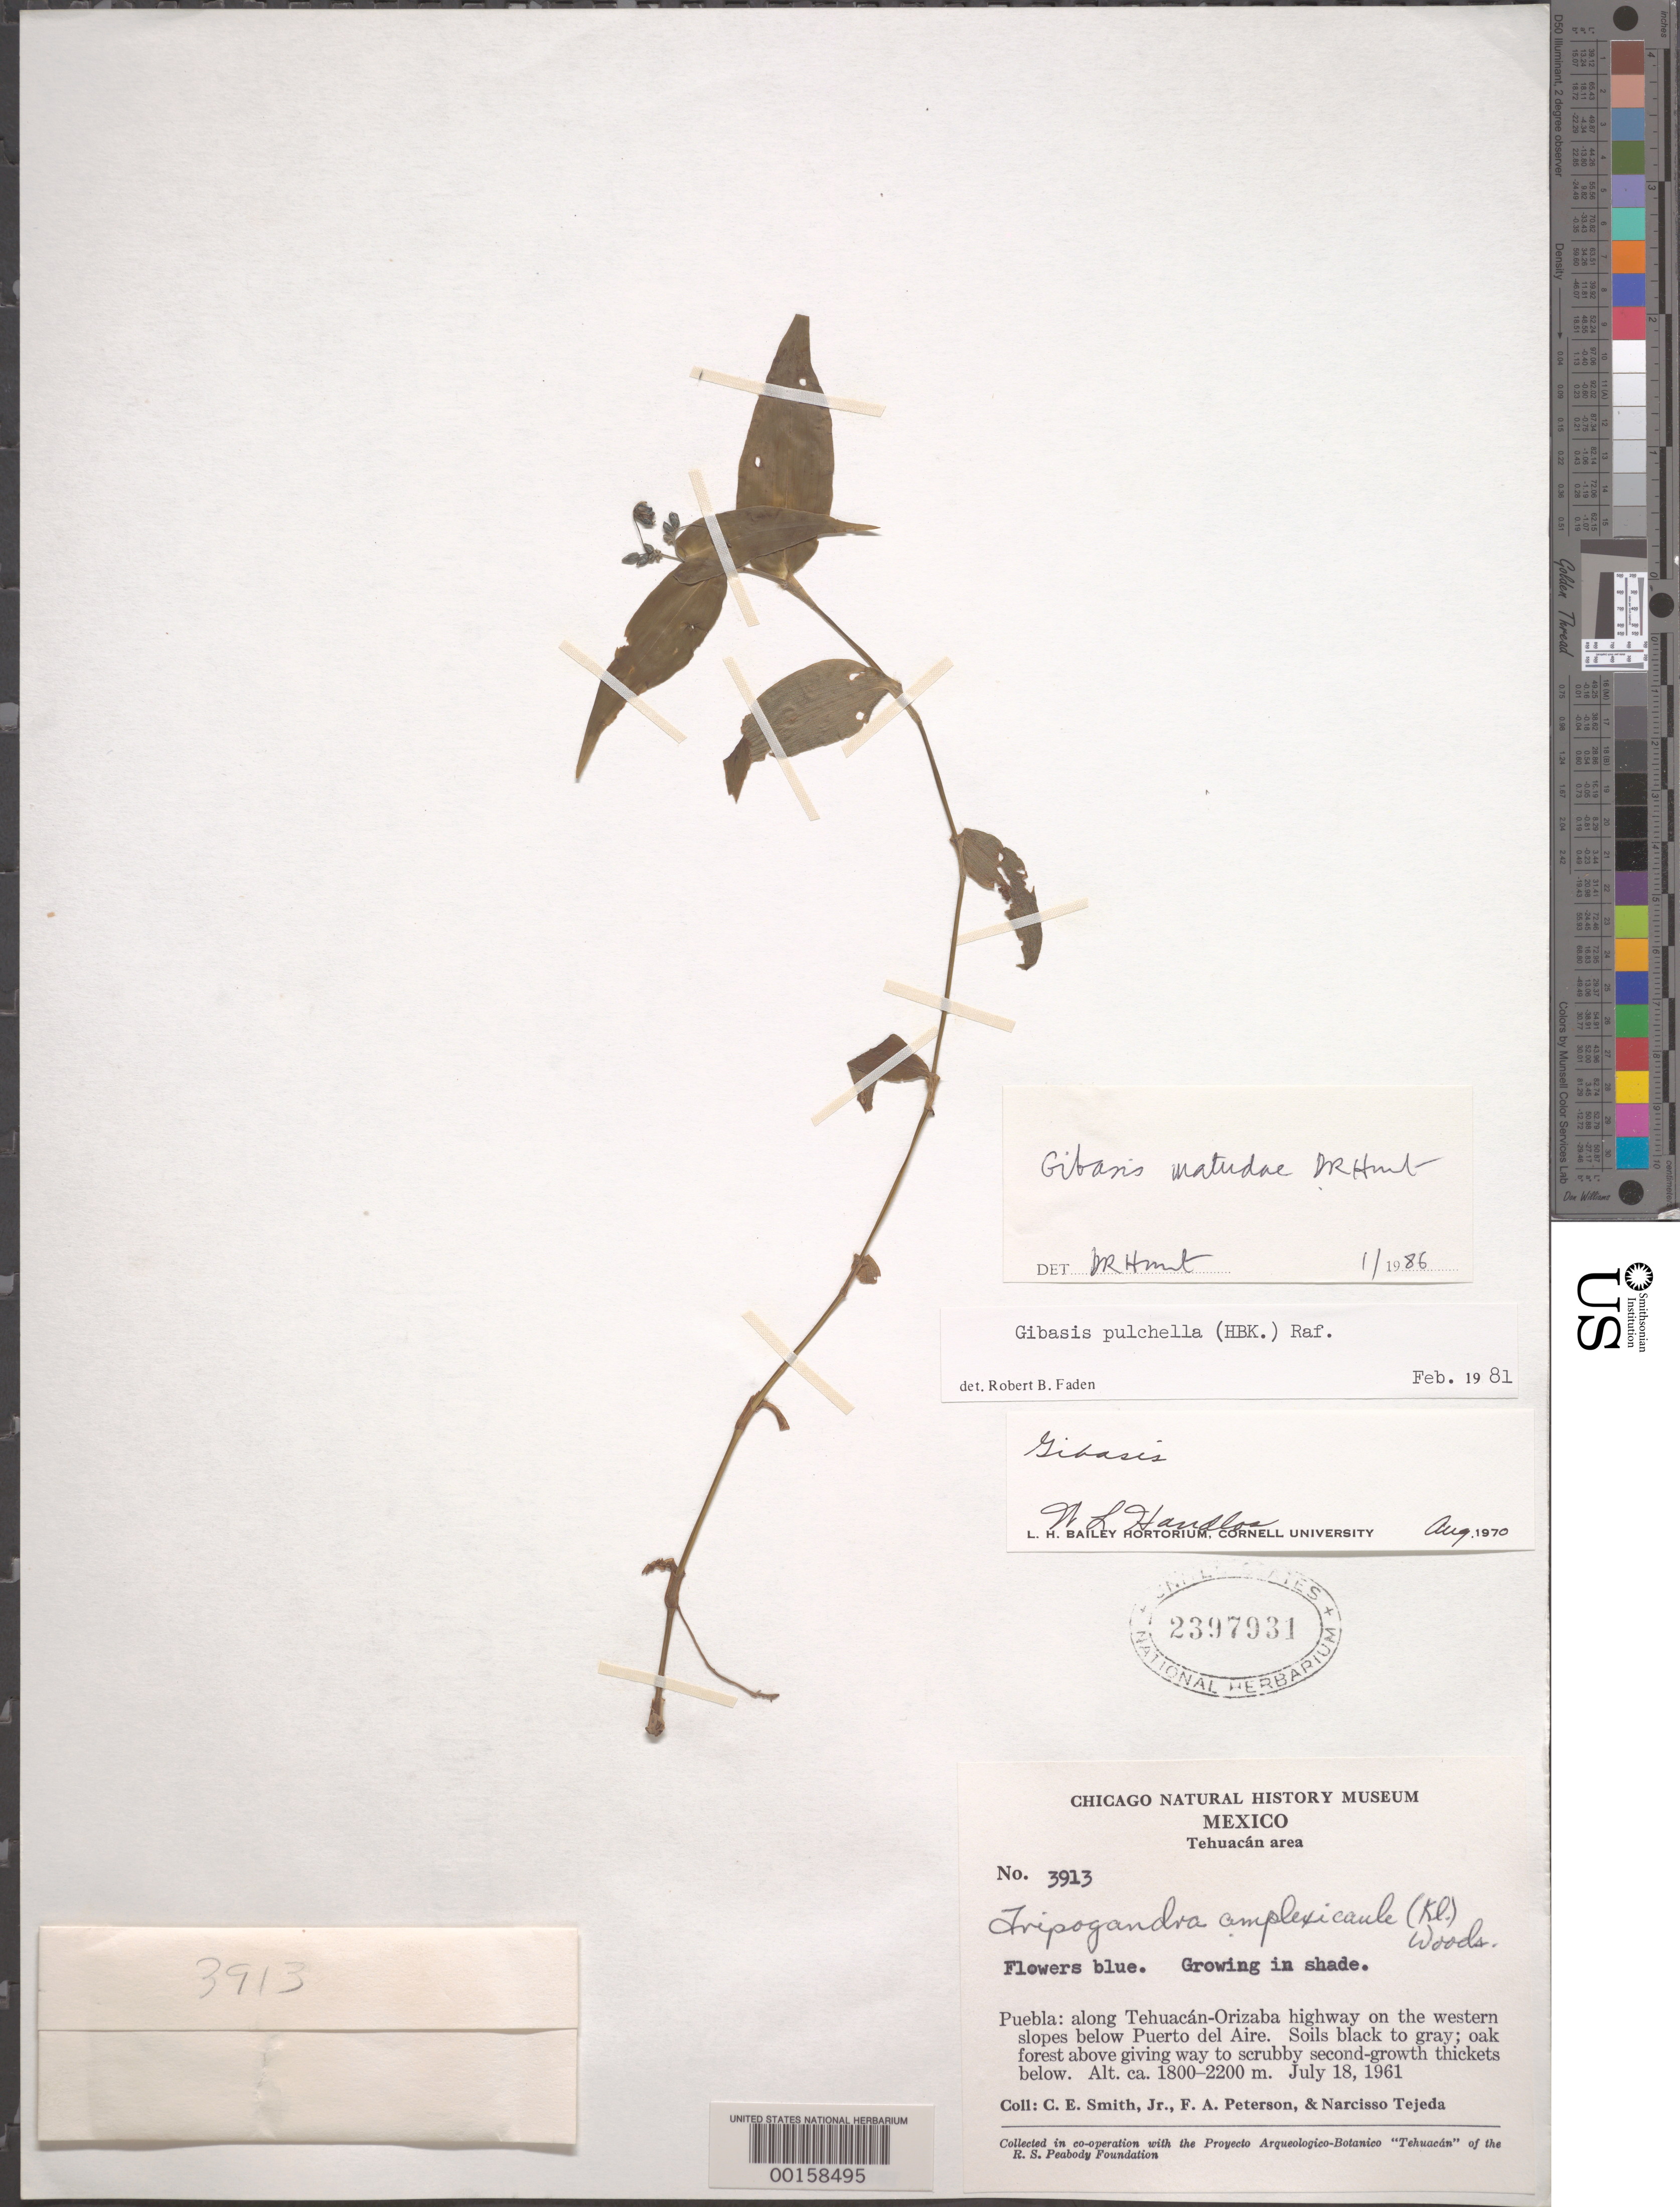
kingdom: Plantae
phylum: Tracheophyta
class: Liliopsida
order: Commelinales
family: Commelinaceae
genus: Gibasis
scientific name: Gibasis matudae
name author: D.R. Hunt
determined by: Hunt, D. R.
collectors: C. E. Smith Jr.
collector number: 3913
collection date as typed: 18 Jul 1961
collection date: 1961-07-18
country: Mexico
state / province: Puebla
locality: Puerto del aire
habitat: Shaded oak-forest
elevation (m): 1800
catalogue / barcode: US 2397931